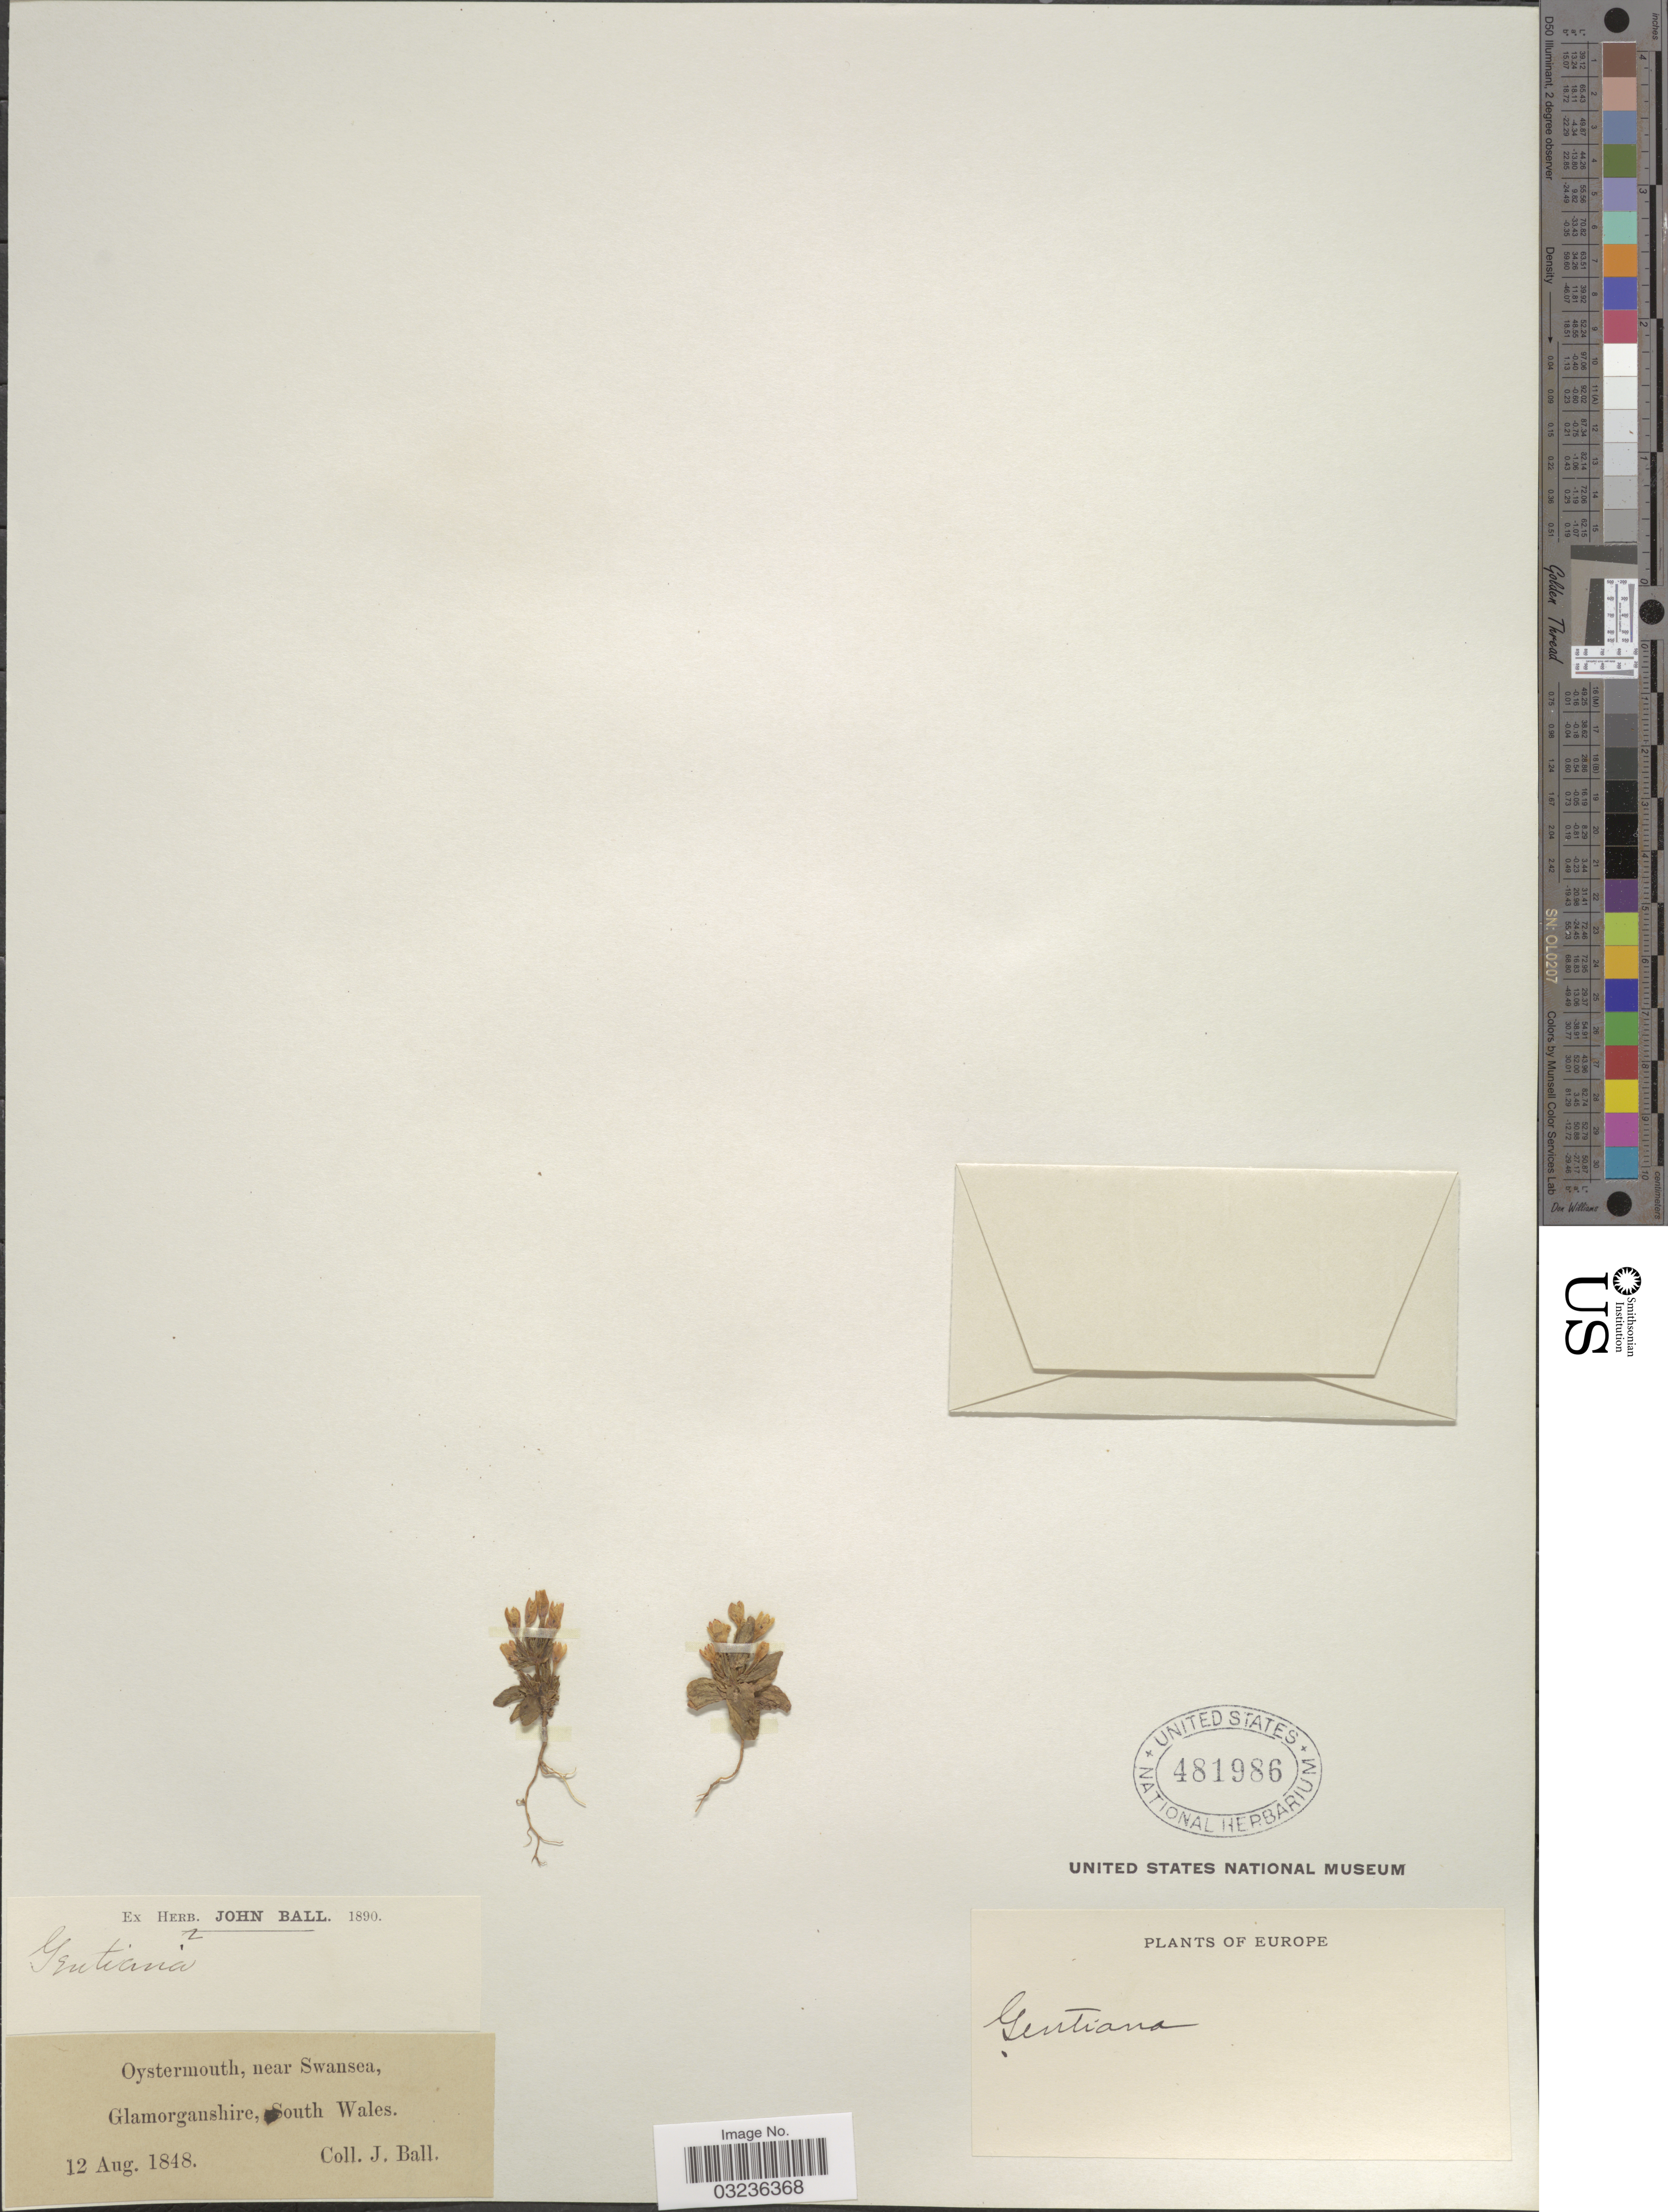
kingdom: Plantae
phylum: Tracheophyta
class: Magnoliopsida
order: Gentianales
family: Gentianaceae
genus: Gentiana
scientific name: Gentiana sp.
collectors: J. Ball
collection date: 1848-08-12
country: United Kingdom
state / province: Wales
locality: Europe. Oystermouth, near Swansea, Glamorganshire, South Wales.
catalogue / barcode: US 481986